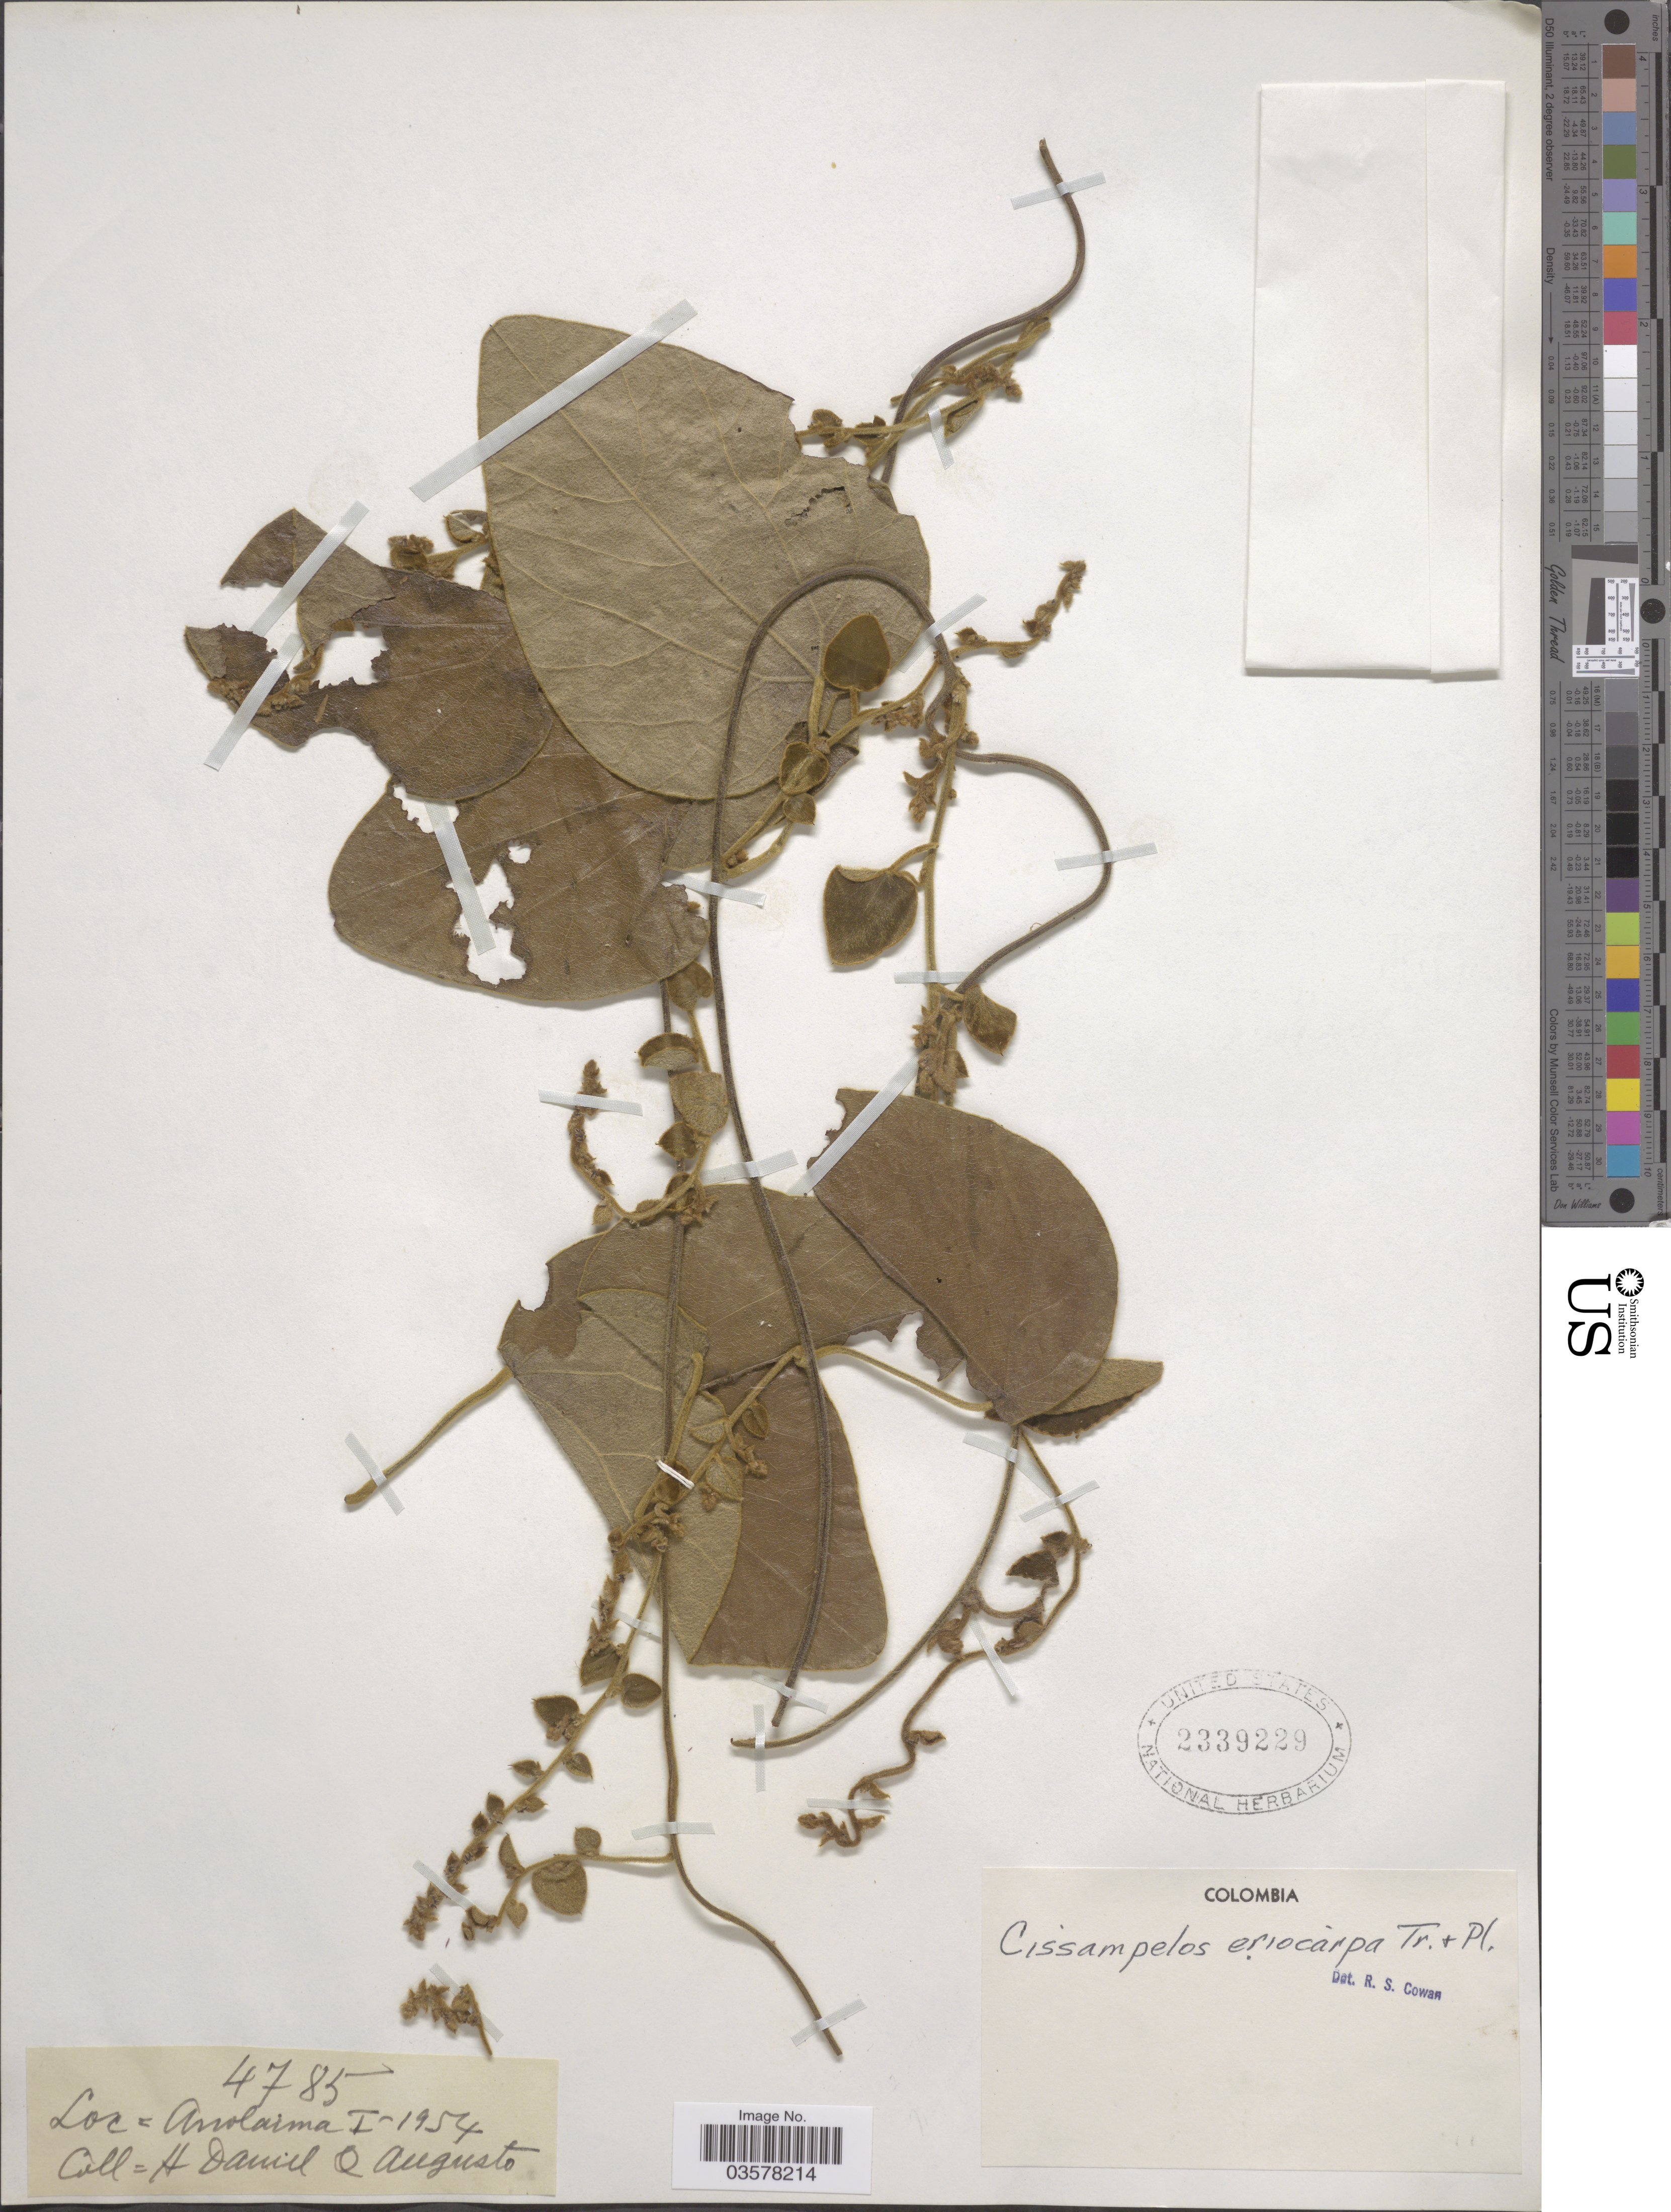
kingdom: Plantae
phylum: Tracheophyta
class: Magnoliopsida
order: Ranunculales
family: Menispermaceae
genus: Cissampelos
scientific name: Cissampelos pareira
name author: L.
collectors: H. Daniel & -. Augusto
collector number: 4785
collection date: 1954-01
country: Colombia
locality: Anolaima.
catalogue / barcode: US 2339229